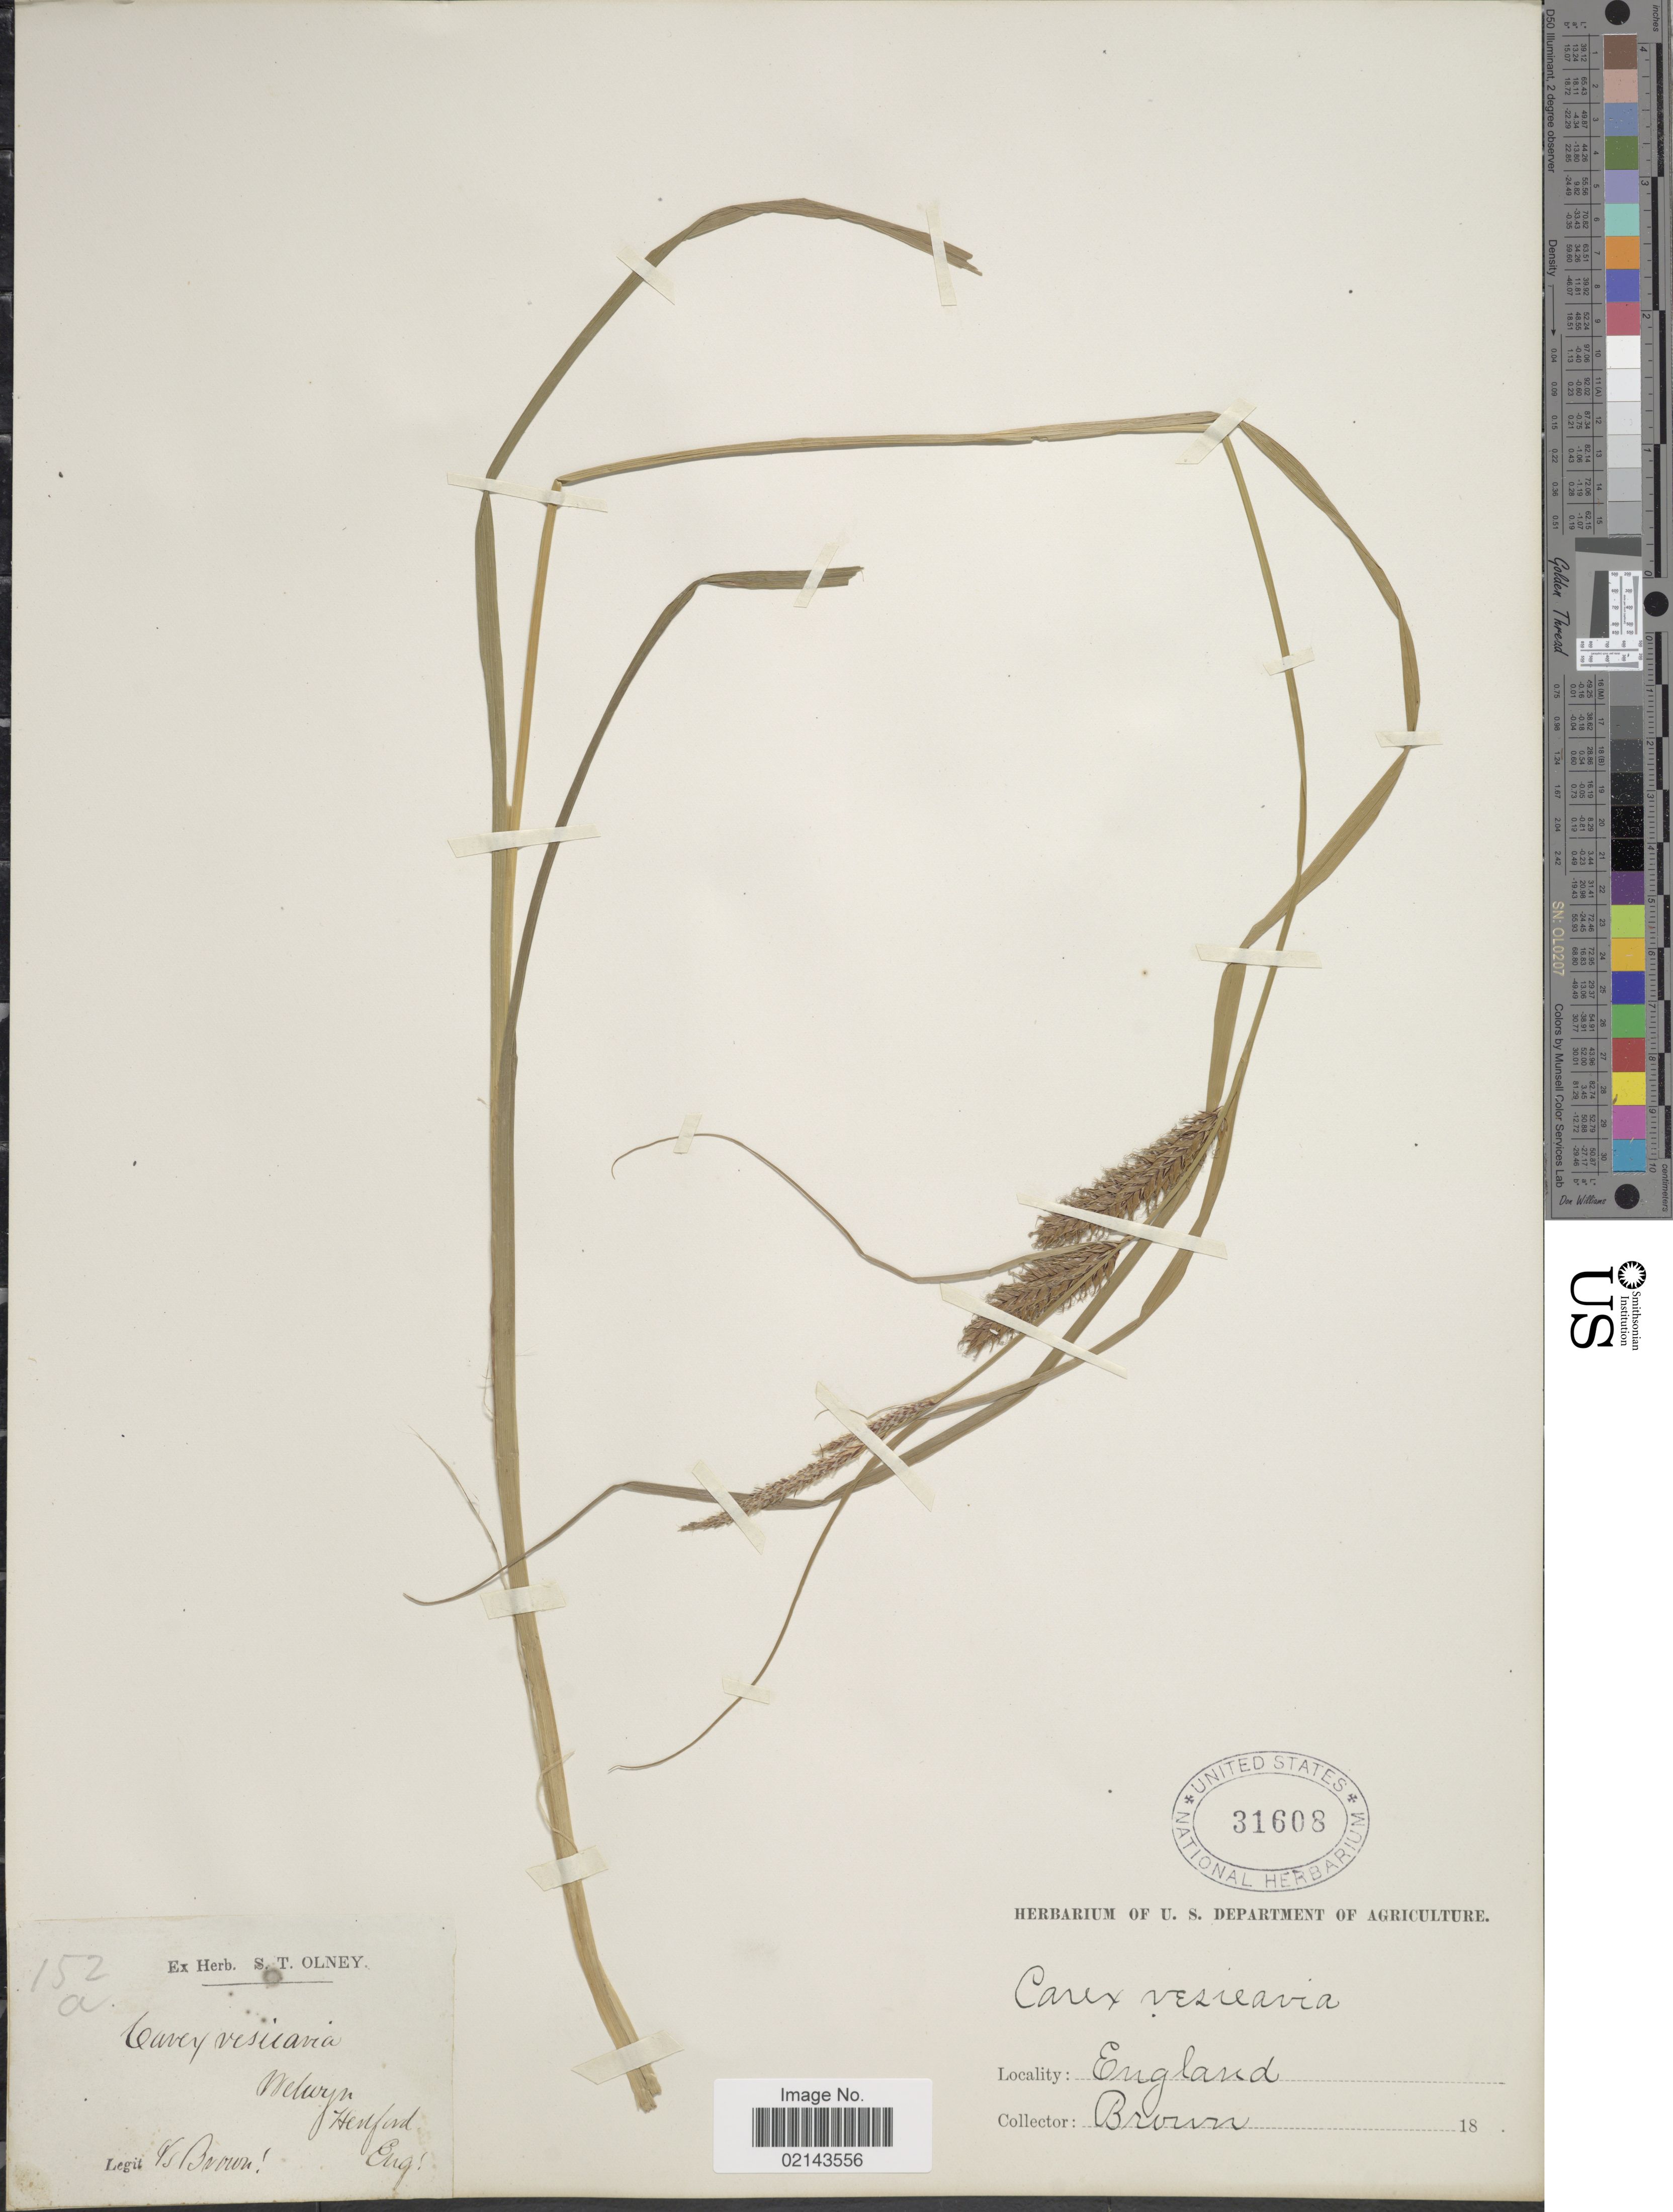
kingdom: Plantae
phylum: Tracheophyta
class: Liliopsida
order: Poales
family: Cyperaceae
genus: Carex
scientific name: Carex vesicaria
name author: L.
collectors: -- Brown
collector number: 152a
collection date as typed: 18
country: United Kingdom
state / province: England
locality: Welwyn, Hertford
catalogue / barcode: US 31608